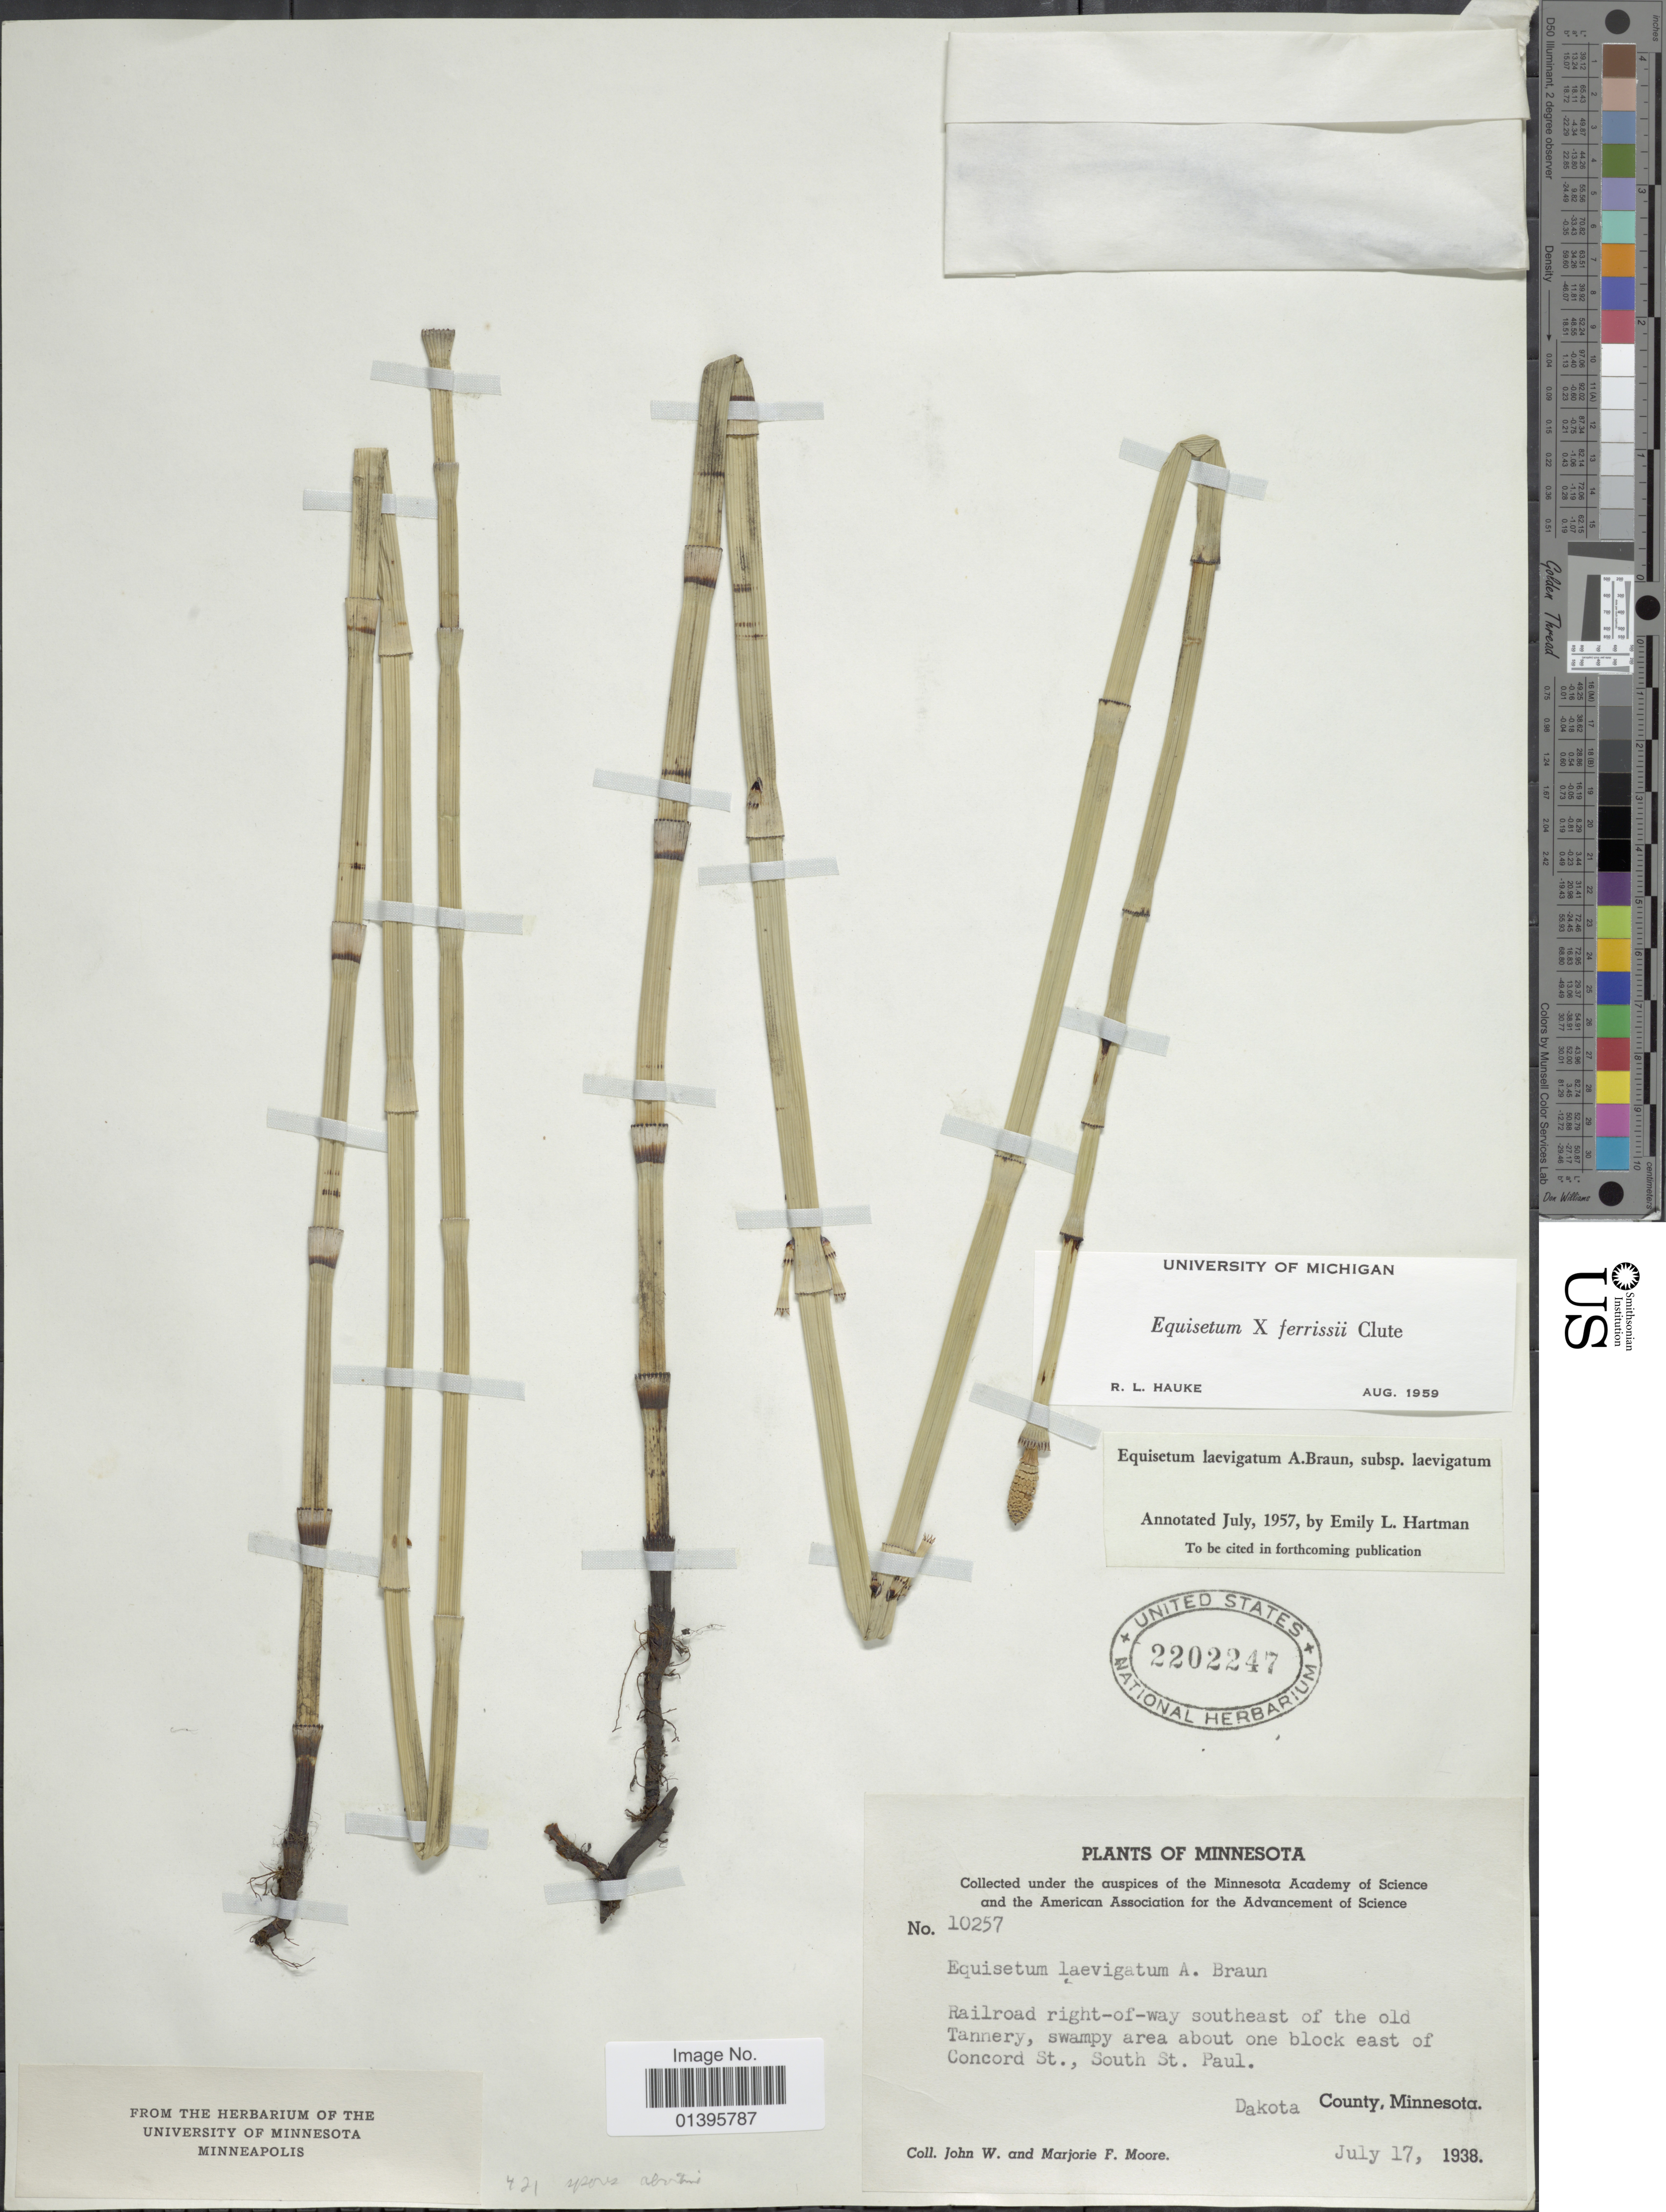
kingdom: Plantae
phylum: Tracheophyta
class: Polypodiopsida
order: Equisetales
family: Equisetaceae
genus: Equisetum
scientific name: Equisetum x ferrissii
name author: Clute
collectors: J. Moore & M. F. Moore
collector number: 10257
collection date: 1938-07-17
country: United States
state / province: Minnesota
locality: Railroad right-of-way southeast of the old Tannery, swampy area about one block east of Concord St., Spouth St. Paul, Dakota County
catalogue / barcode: US 2202247